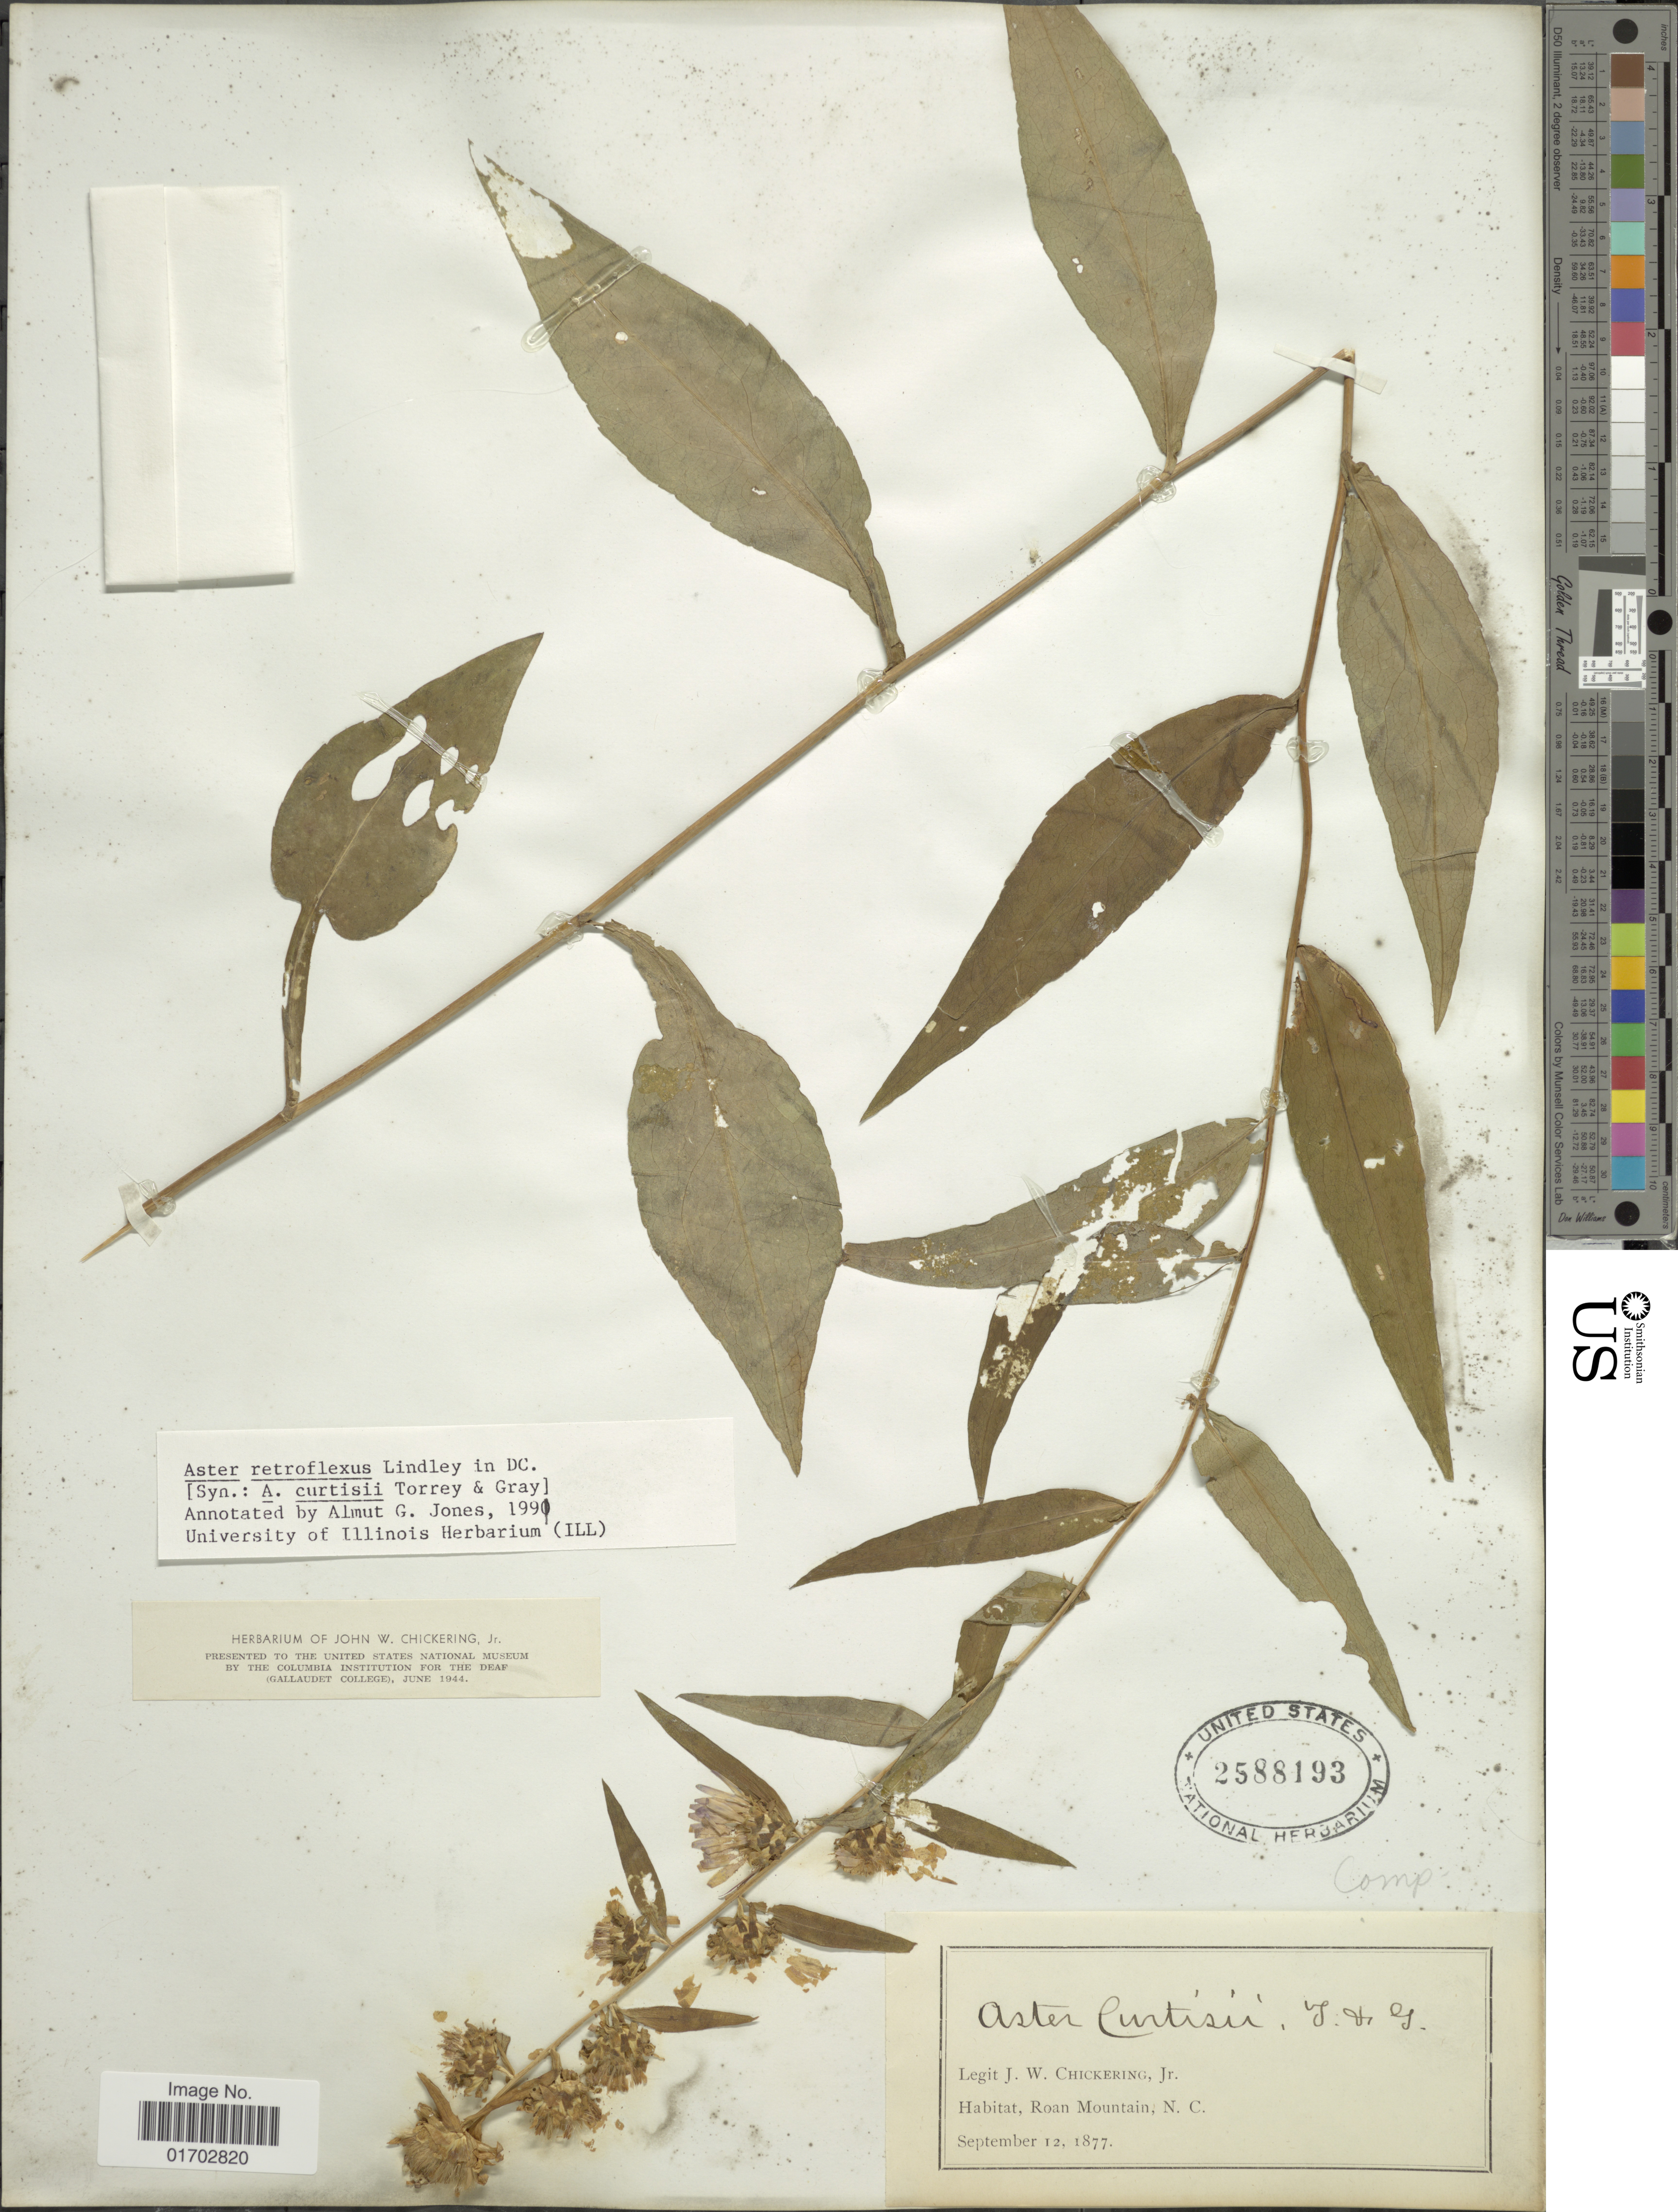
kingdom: Plantae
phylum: Tracheophyta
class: Magnoliopsida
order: Asterales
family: Asteraceae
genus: Symphyotrichum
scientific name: Symphyotrichum retroflexum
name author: (Lindl.) G.L. Nesom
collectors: J. W. Chickering Jr.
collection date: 1877-09-12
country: United States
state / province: North Carolina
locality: Roan Mountain.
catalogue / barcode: US 2588193